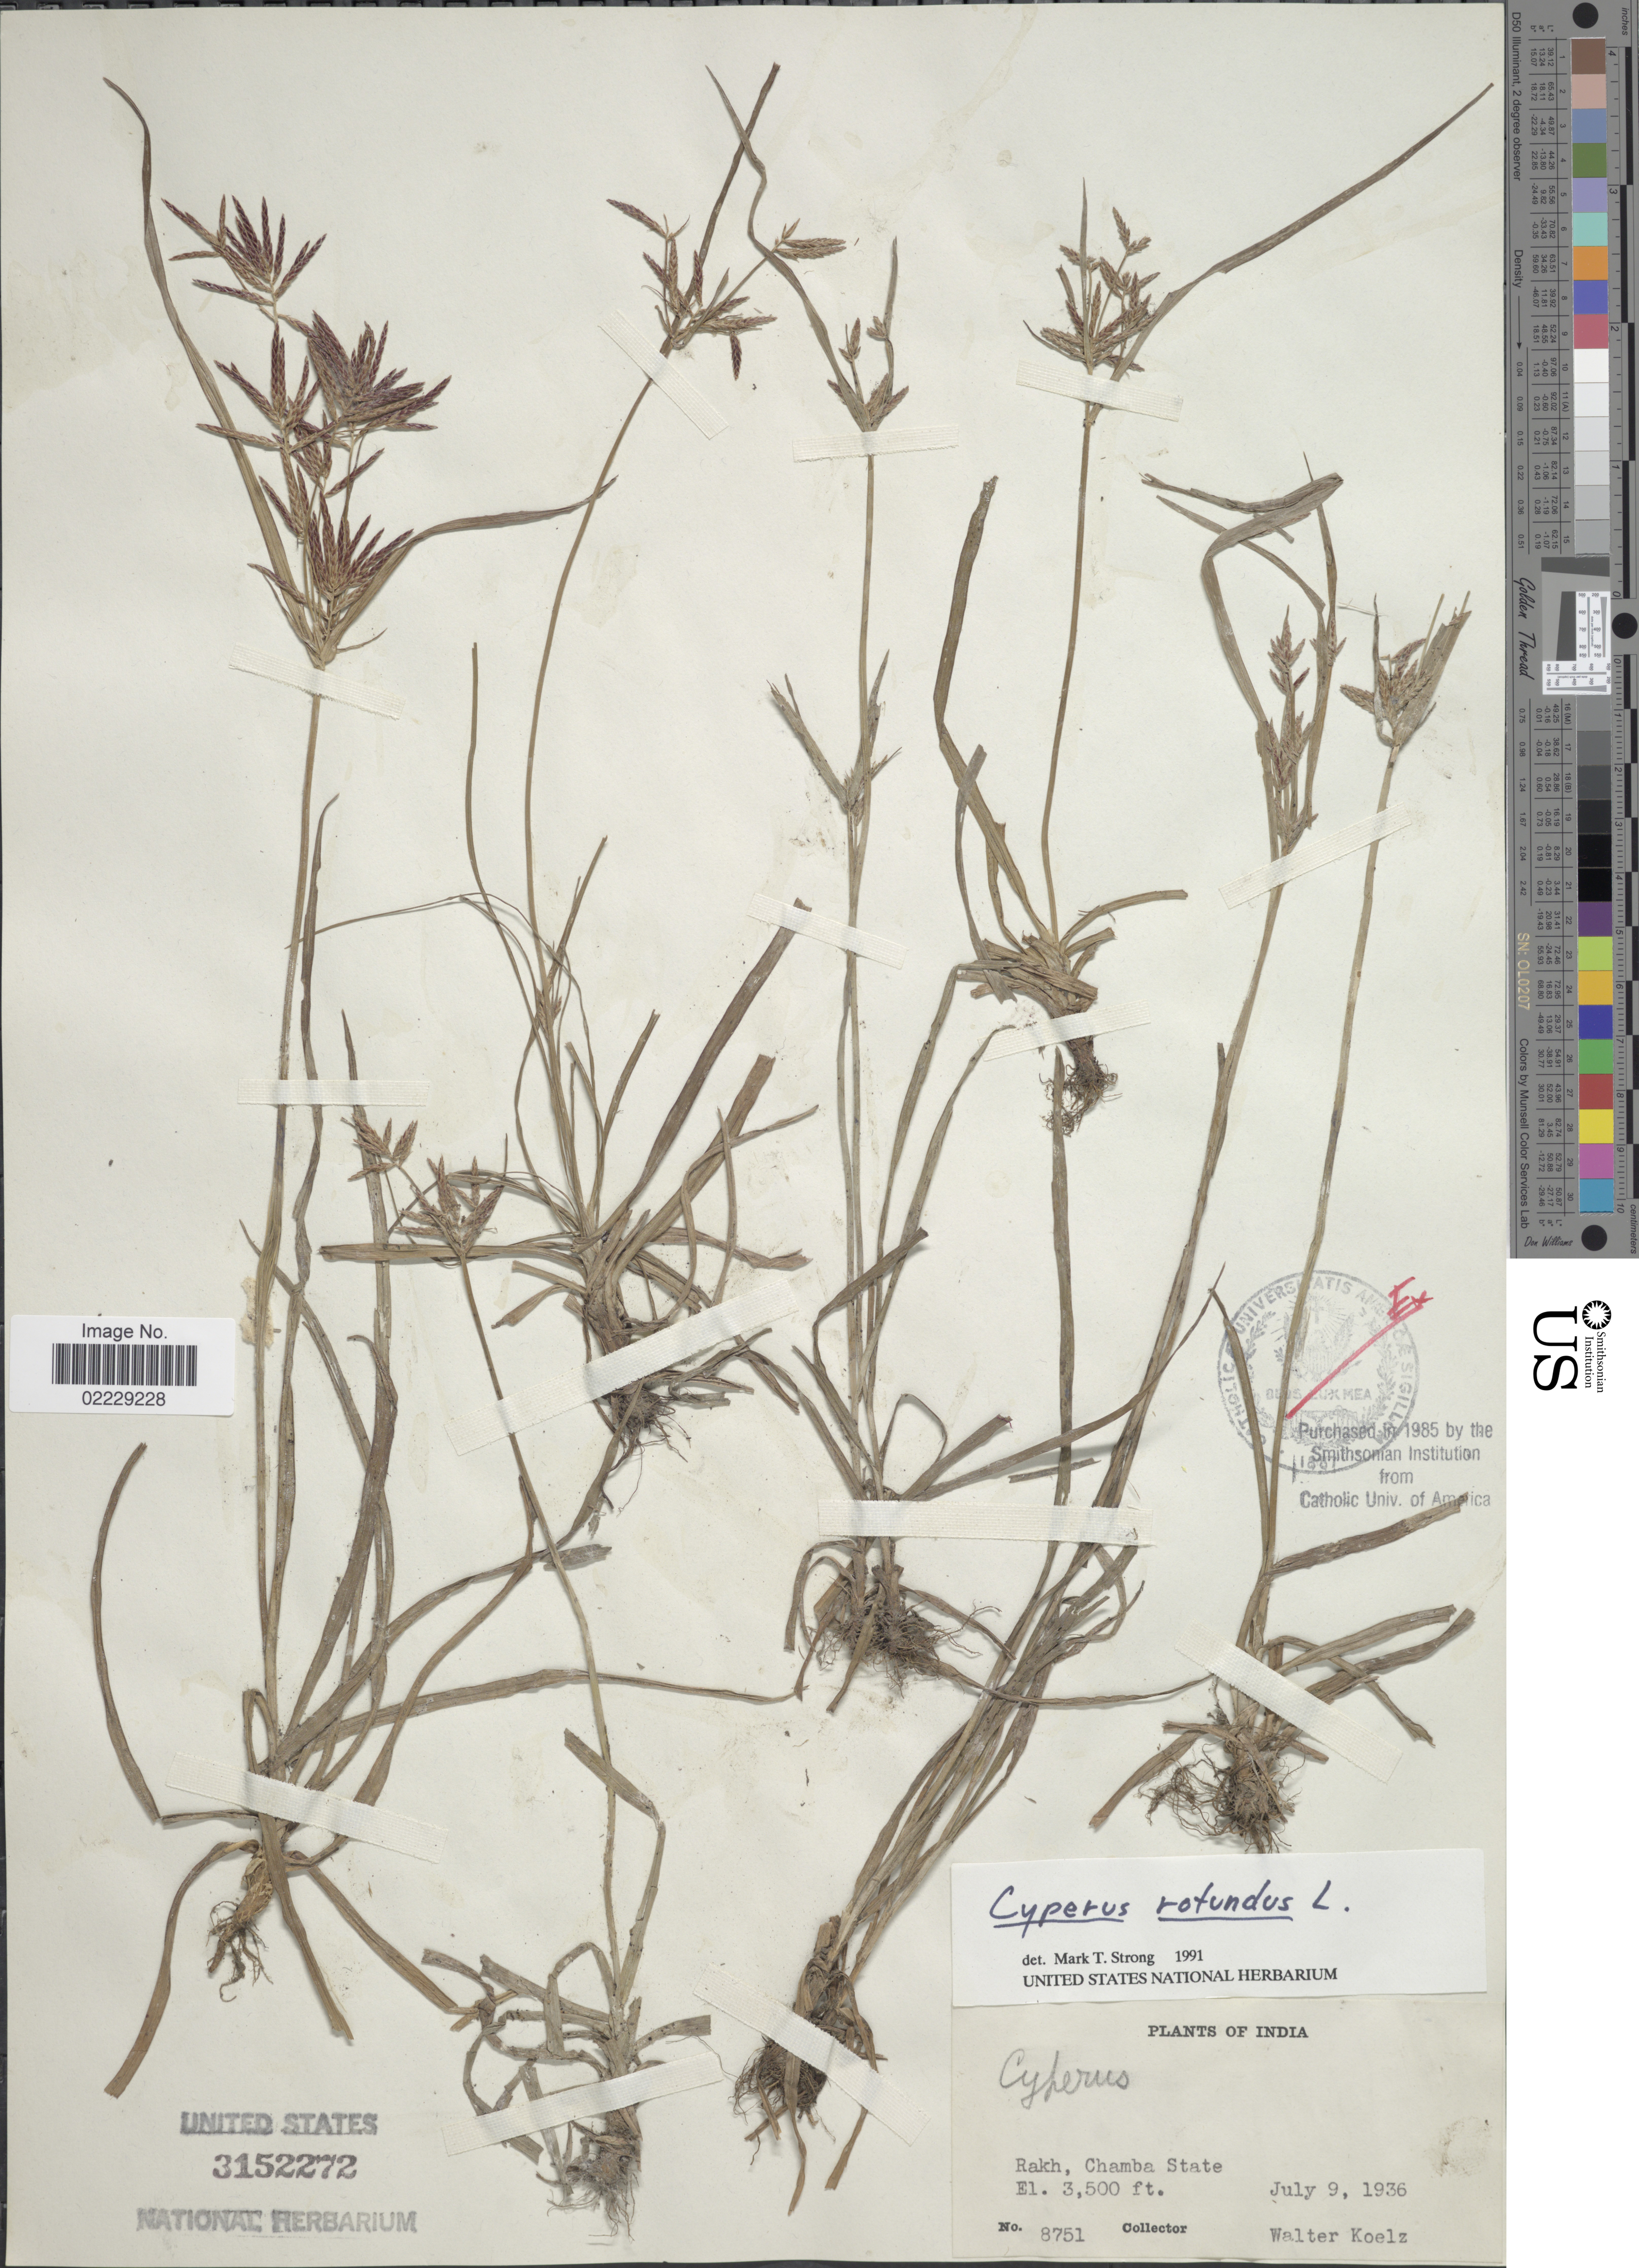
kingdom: Plantae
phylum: Tracheophyta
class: Liliopsida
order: Poales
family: Cyperaceae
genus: Cyperus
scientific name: Cyperus rotundus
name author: L.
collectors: W. N. Koelz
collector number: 8751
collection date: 1936-07-09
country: India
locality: Rakh, Chamba State.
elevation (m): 1067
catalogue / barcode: US 3152272